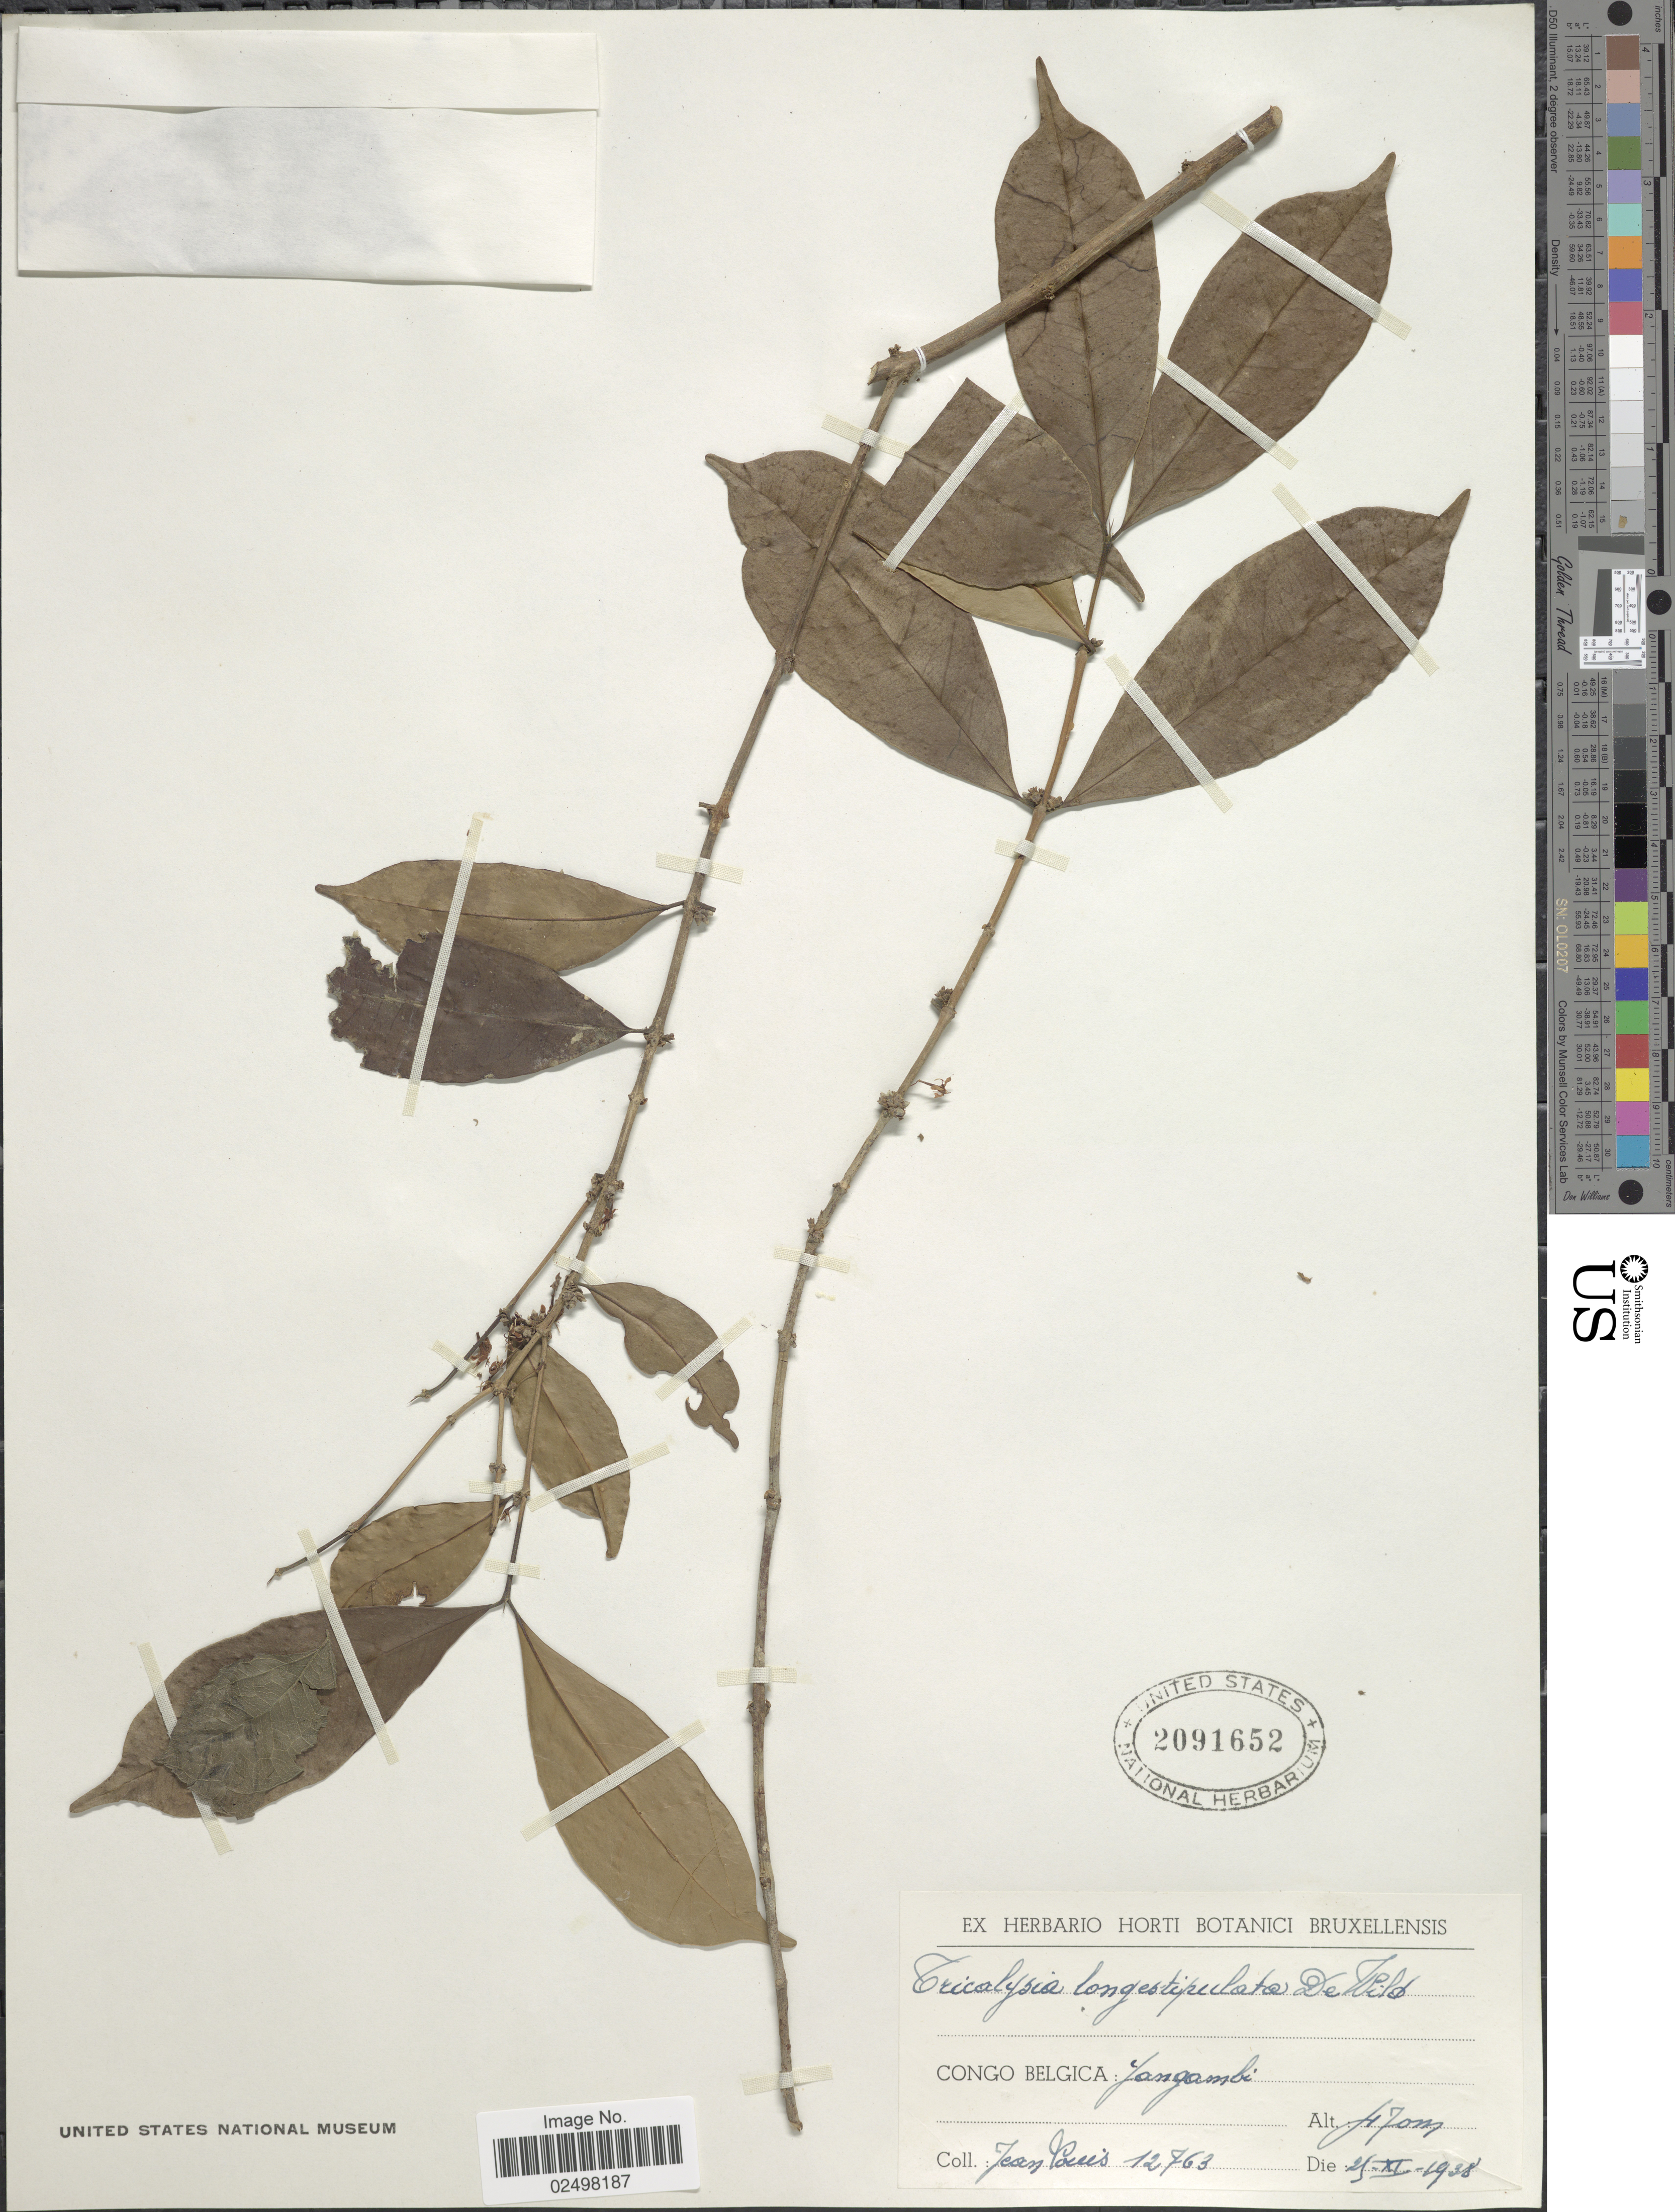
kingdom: Plantae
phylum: Tracheophyta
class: Magnoliopsida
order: Gentianales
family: Rubiaceae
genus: Tricalysia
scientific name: Tricalysia pallens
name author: Hiern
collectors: J. Louis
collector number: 12763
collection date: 1938-11-25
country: Congo, Democratic Republic of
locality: Congo Belgica: Yangambi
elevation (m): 470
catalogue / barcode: US 2091652